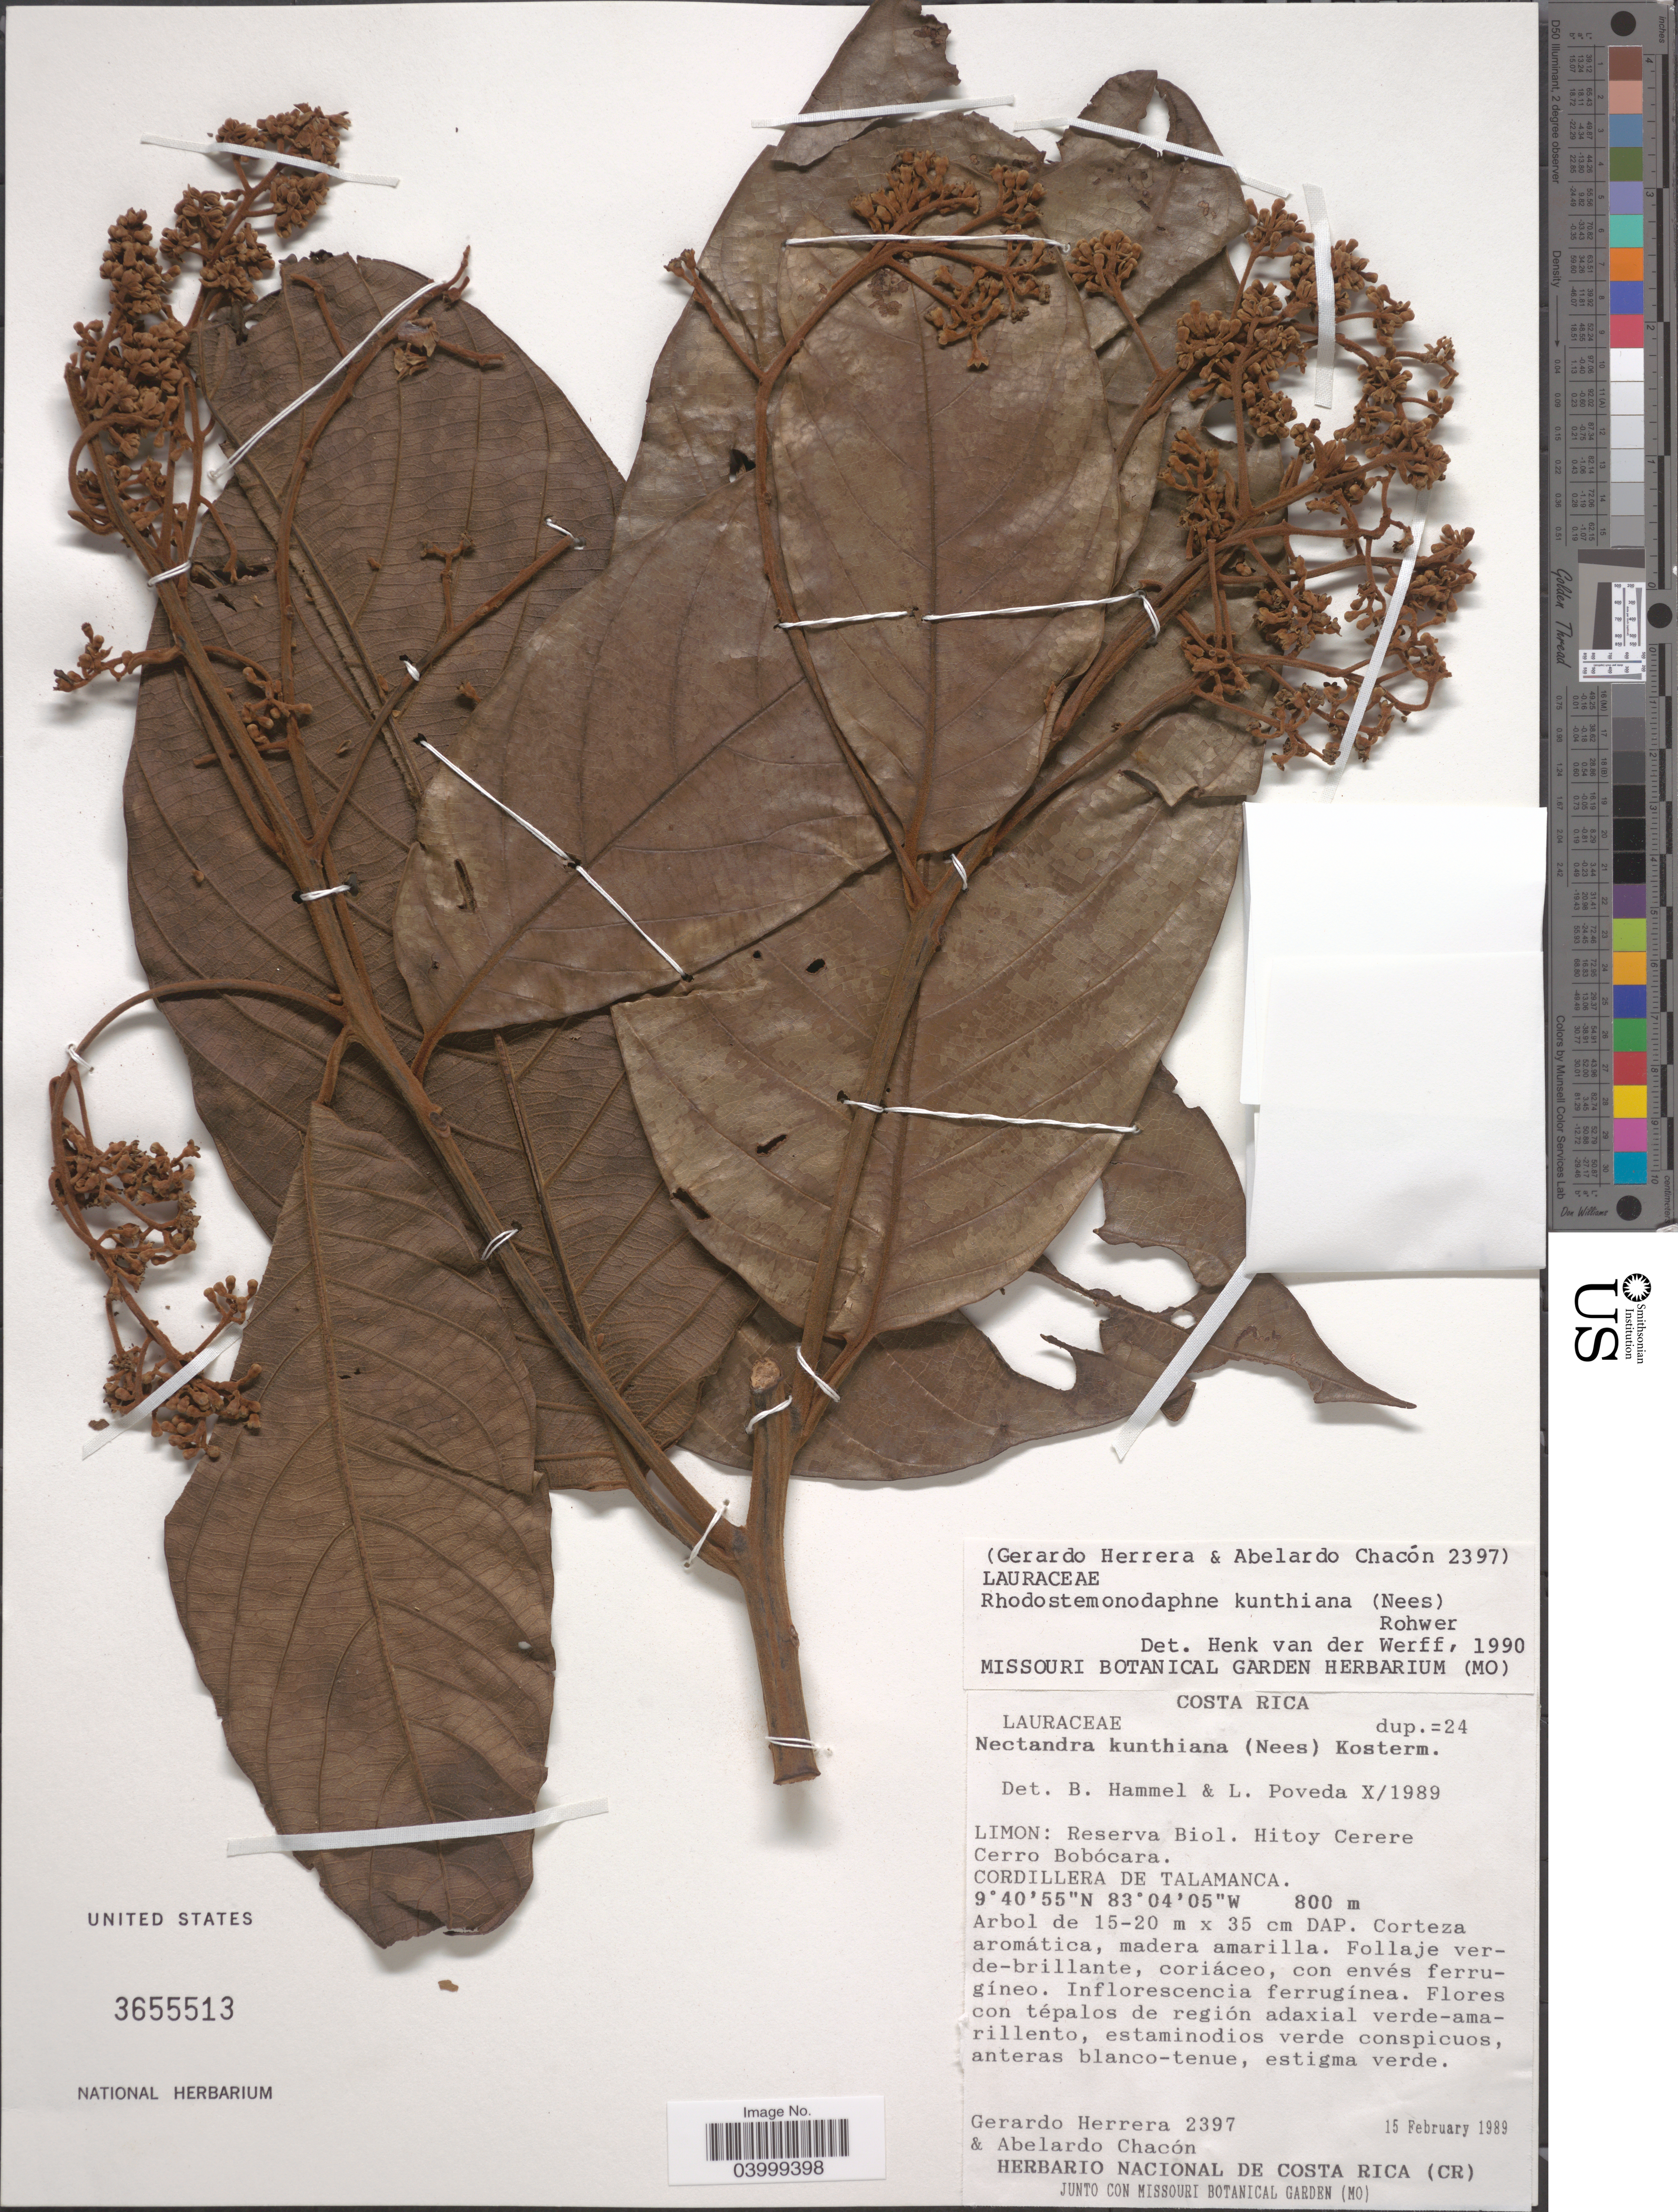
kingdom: Plantae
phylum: Tracheophyta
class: Magnoliopsida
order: Laurales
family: Lauraceae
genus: Rhodostemonodaphne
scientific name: Rhodostemonodaphne kunthiana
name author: (Nees) Rohwer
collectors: G. Herrera & A. Chacon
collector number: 2397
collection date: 1989-02-15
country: Costa Rica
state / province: Limón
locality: Reserva Biol. Hitoy Cerere Cerro Bobócara. Cordillera de Talamanca.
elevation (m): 800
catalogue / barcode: US 3655513